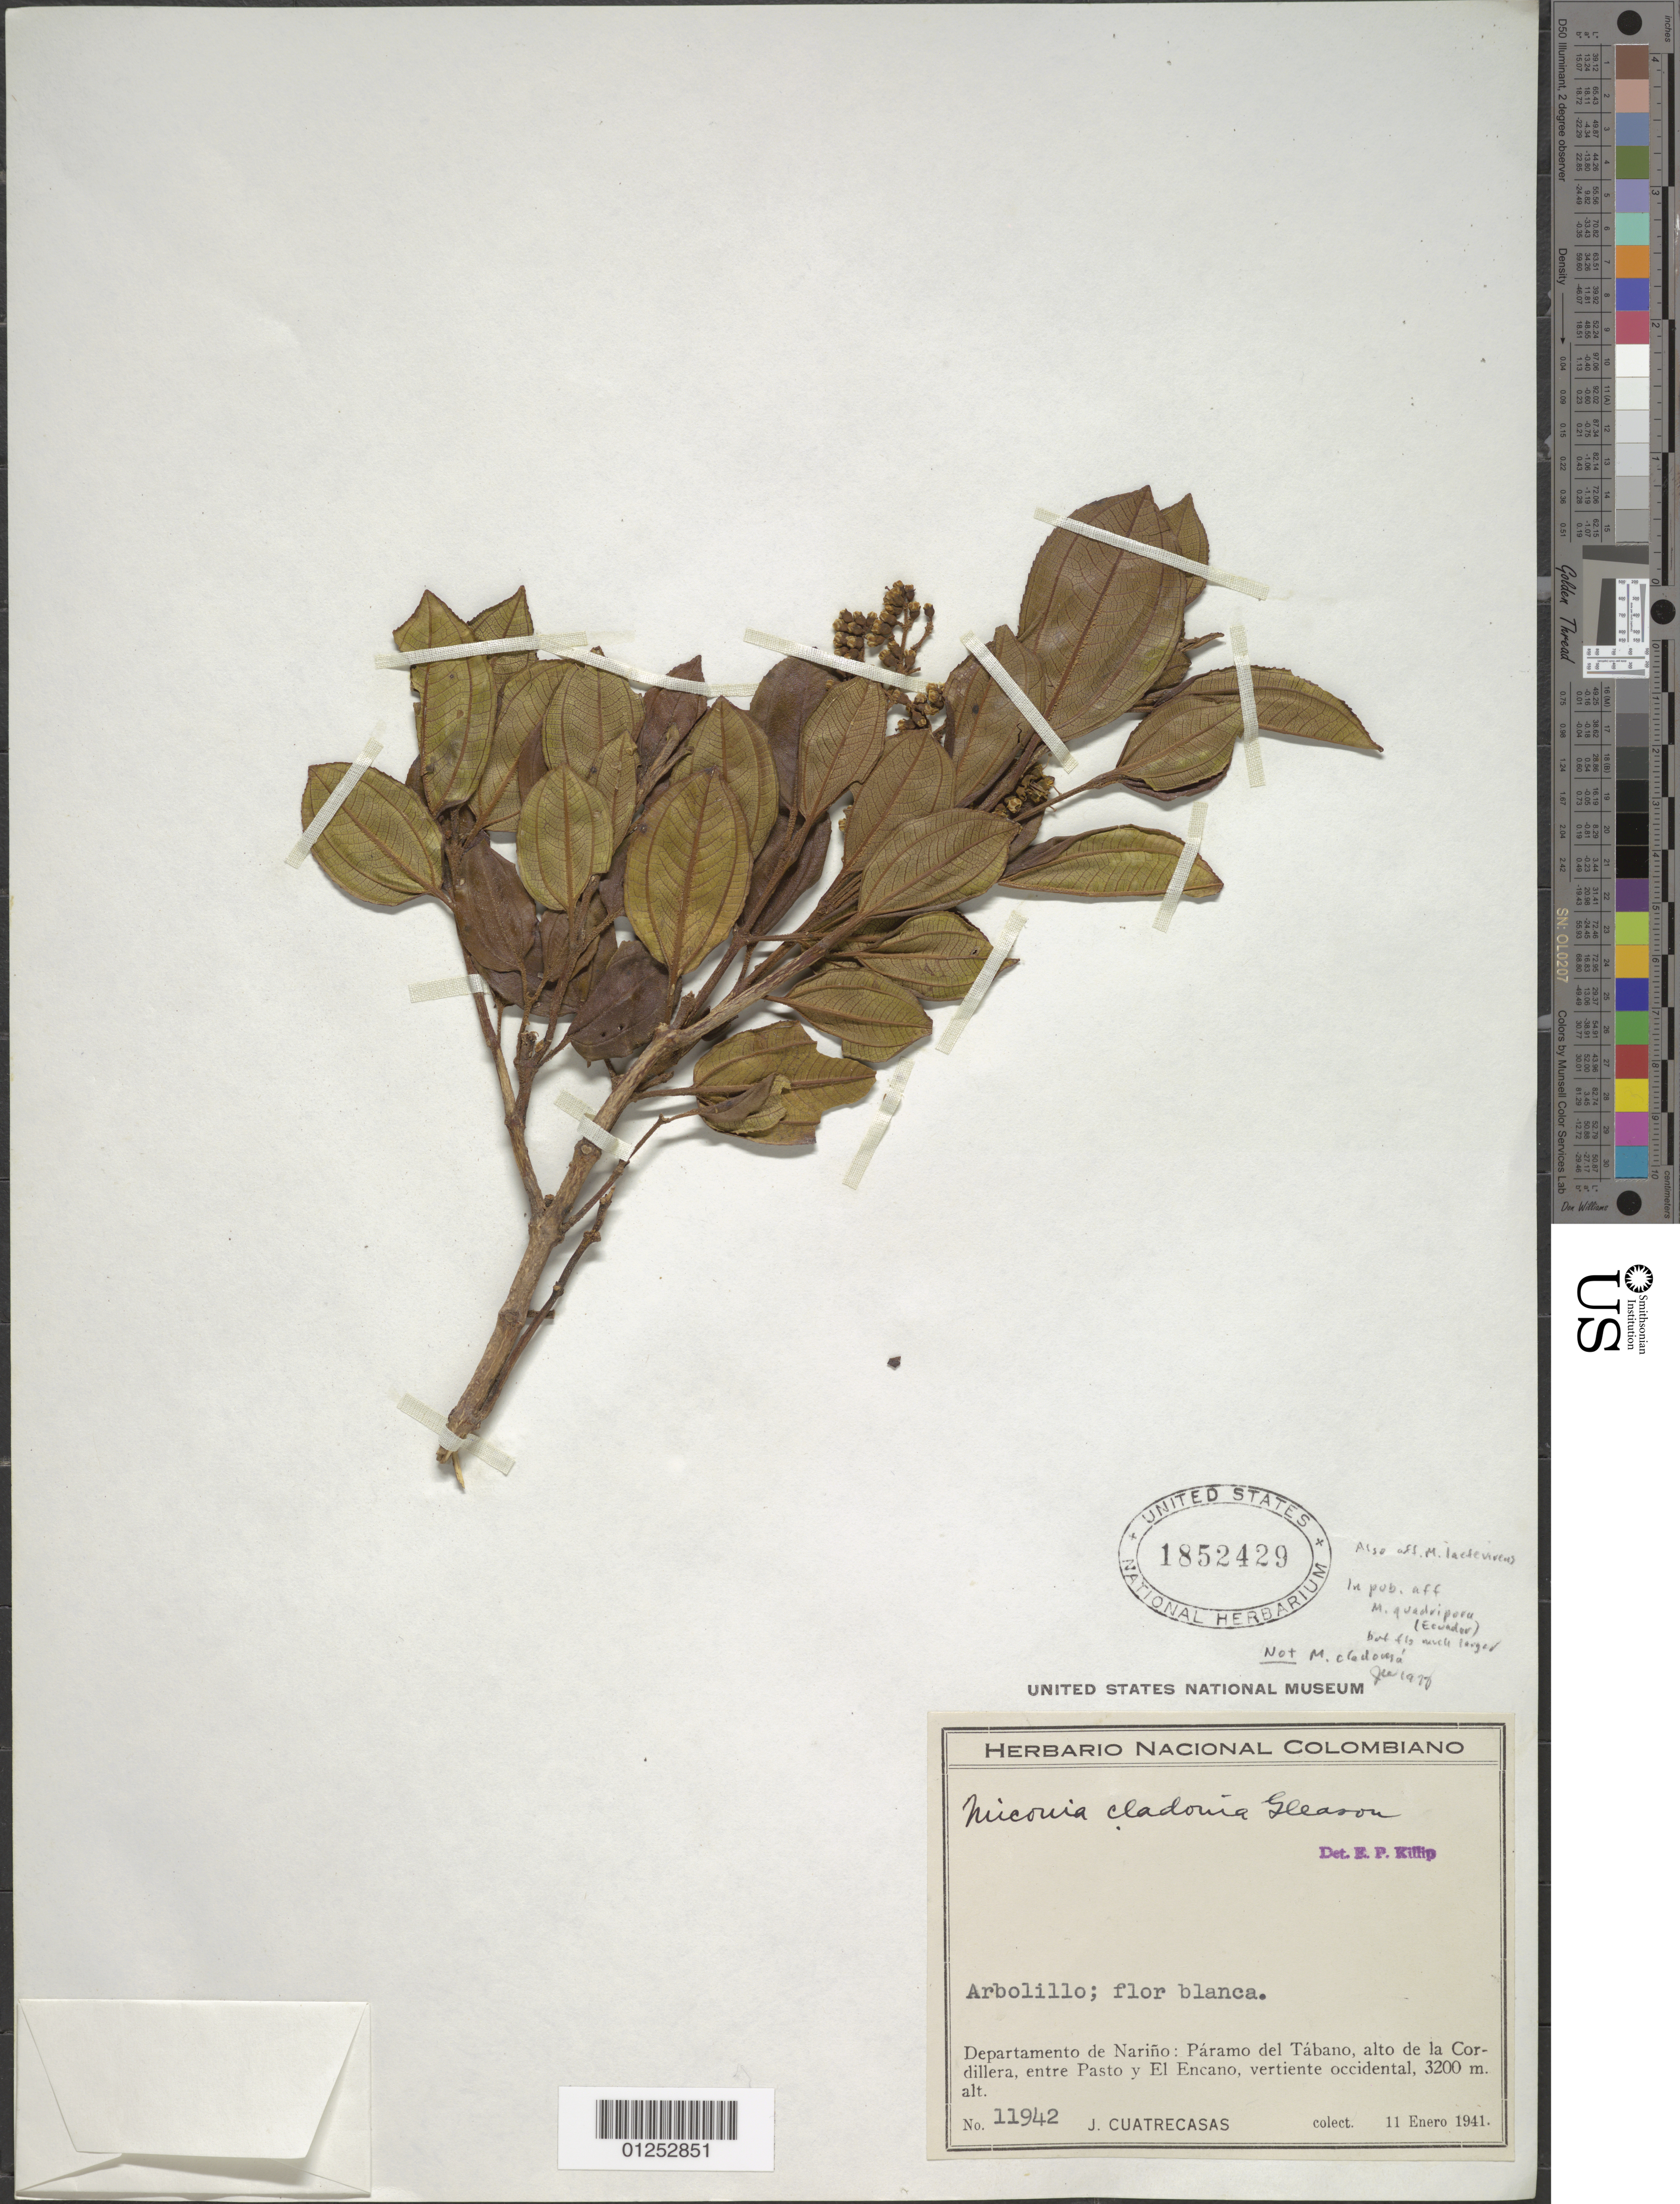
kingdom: Plantae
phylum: Tracheophyta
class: Magnoliopsida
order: Myrtales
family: Melastomataceae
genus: Miconia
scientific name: Miconia sp.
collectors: J. Cuatrecasas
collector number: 11942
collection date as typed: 11 Jan 1941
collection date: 1941-01-11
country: Colombia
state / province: Nariño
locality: Páramo del Tabano, Alto de La Cordillera, entre Pasto y El Encaño, Vertiente Occidental.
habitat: Paramo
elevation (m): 3200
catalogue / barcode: US 1852429